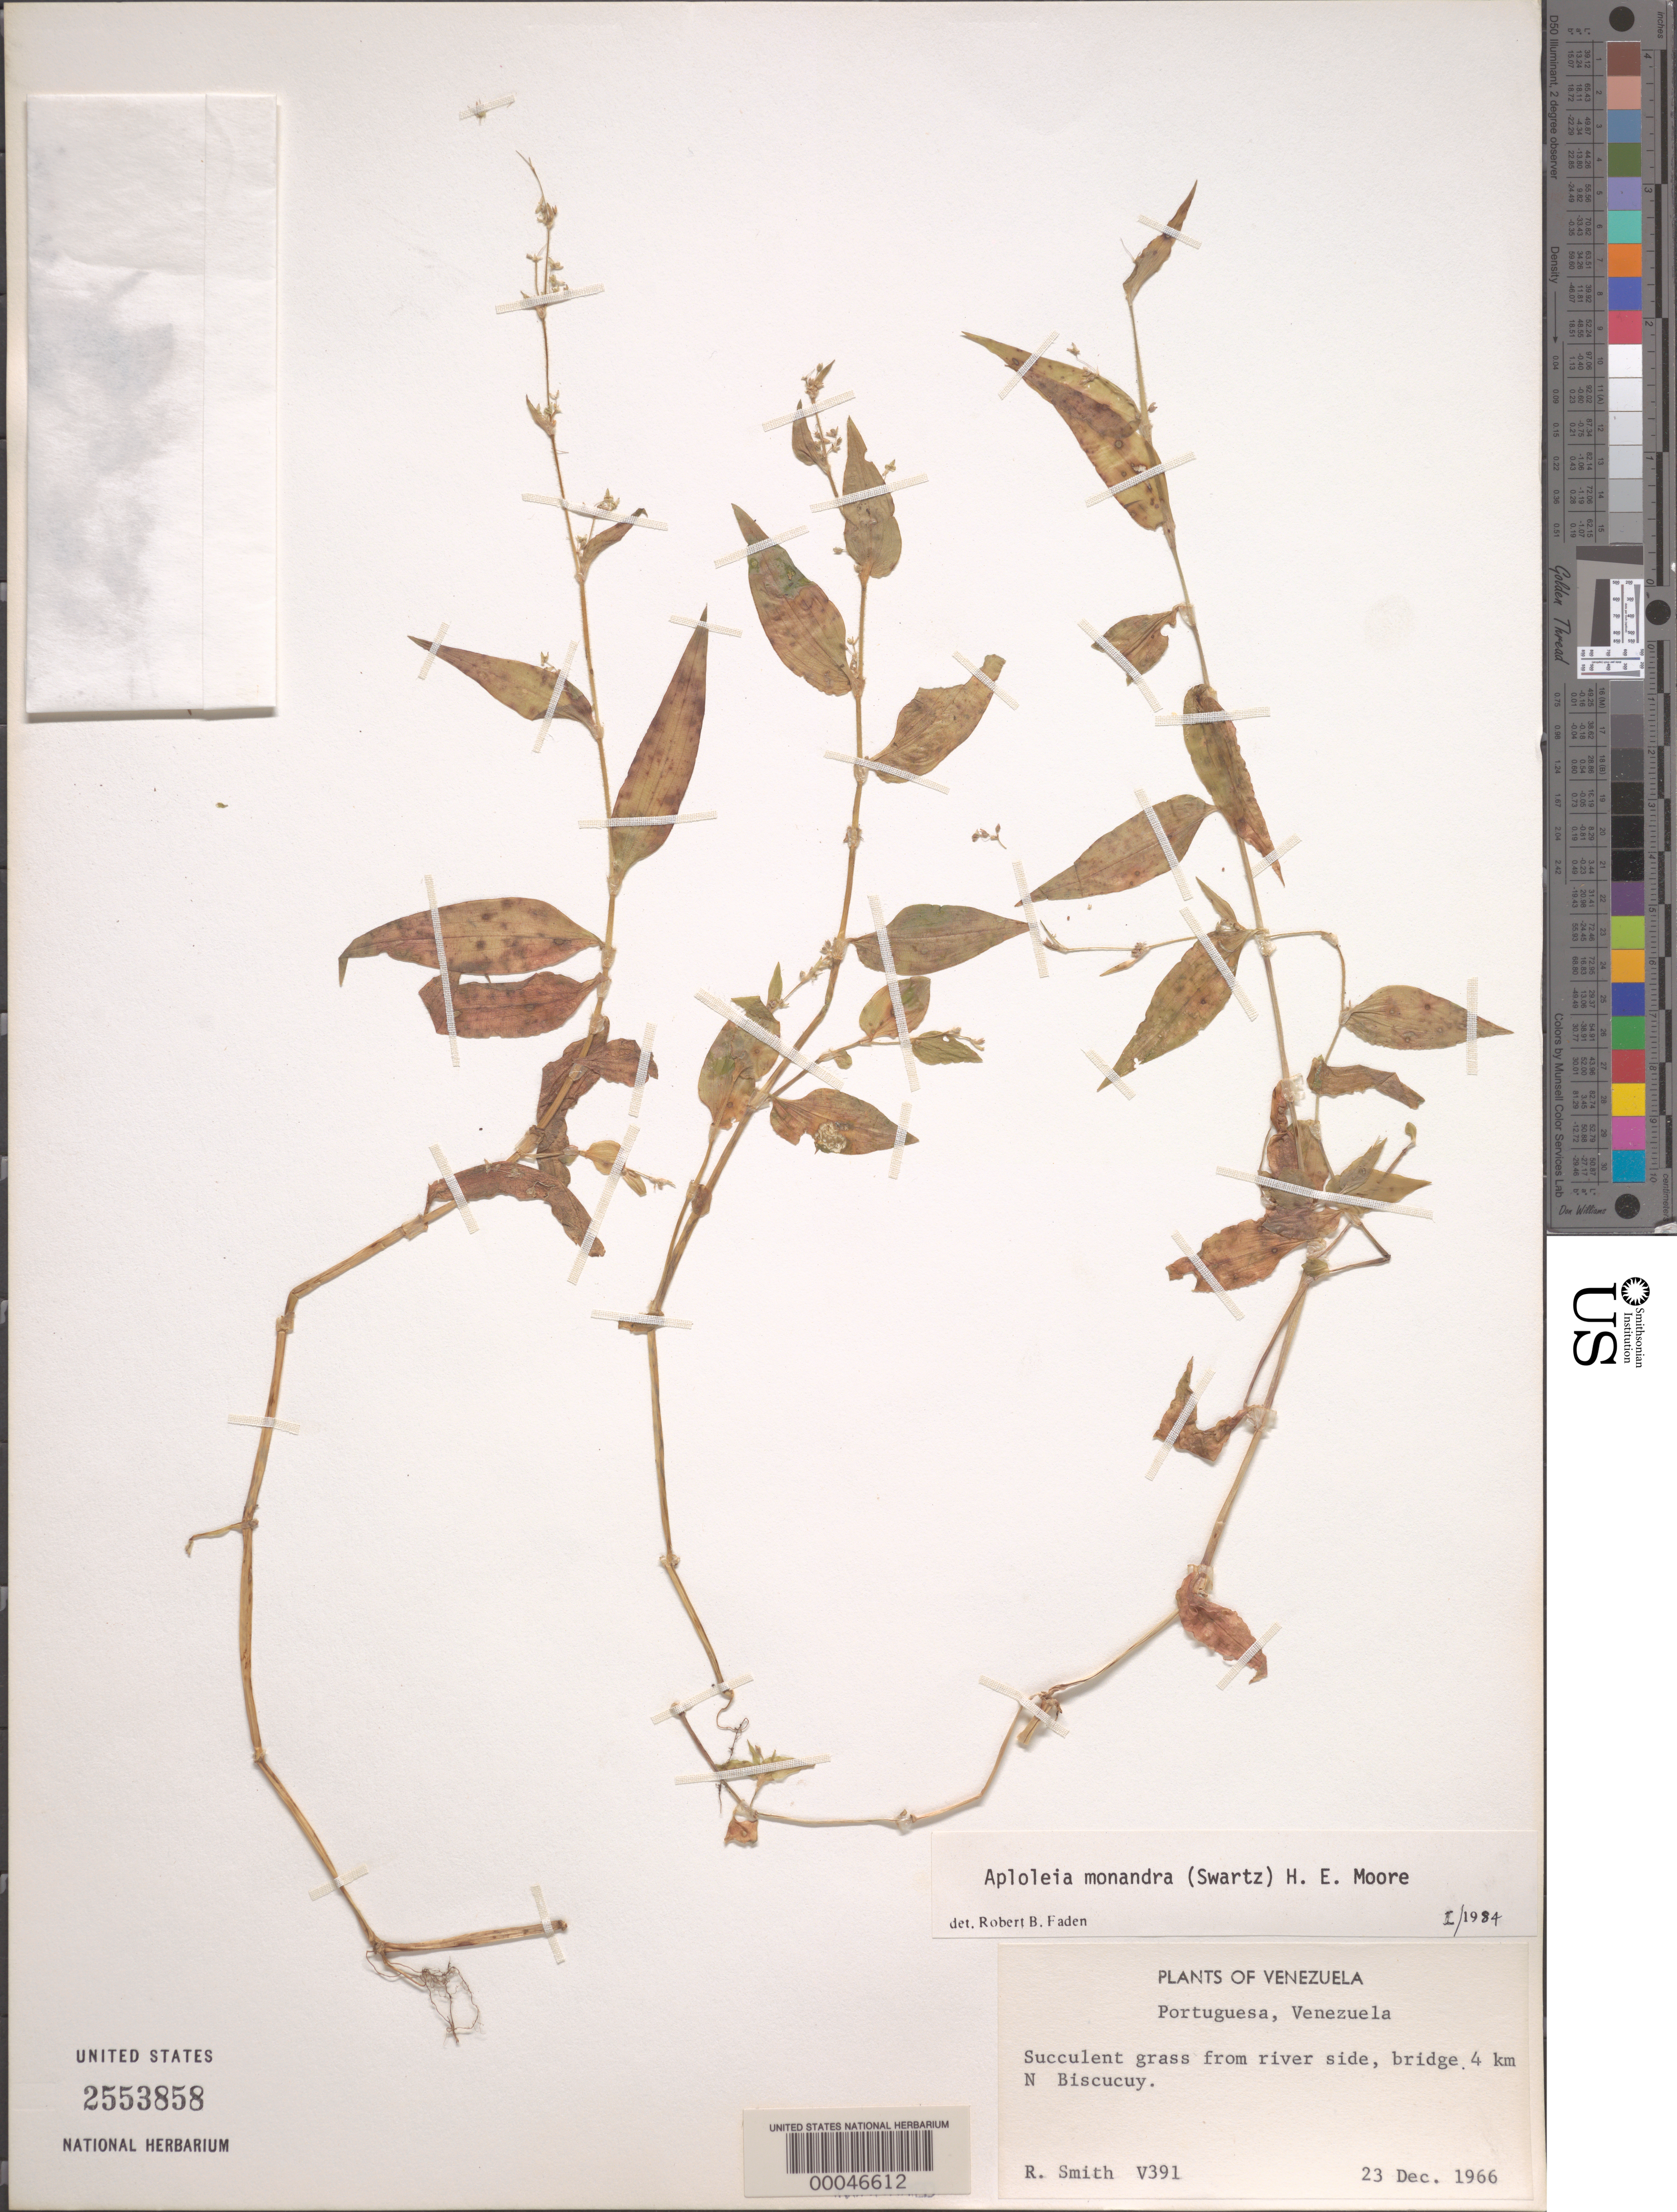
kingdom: Plantae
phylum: Tracheophyta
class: Liliopsida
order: Commelinales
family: Commelinaceae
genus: Callisia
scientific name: Callisia monandra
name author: (Sw.) Schult. & Schult. f.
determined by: Faden, Robert B., (US), Smithsonian Institution - National Museum of Natural History (UNITED STATES)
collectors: R. Smith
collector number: V391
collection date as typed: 23 Dec 1966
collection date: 1966-12-23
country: Venezuela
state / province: Portuguesa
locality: N biscucuy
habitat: Riverbank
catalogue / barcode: US 2553858